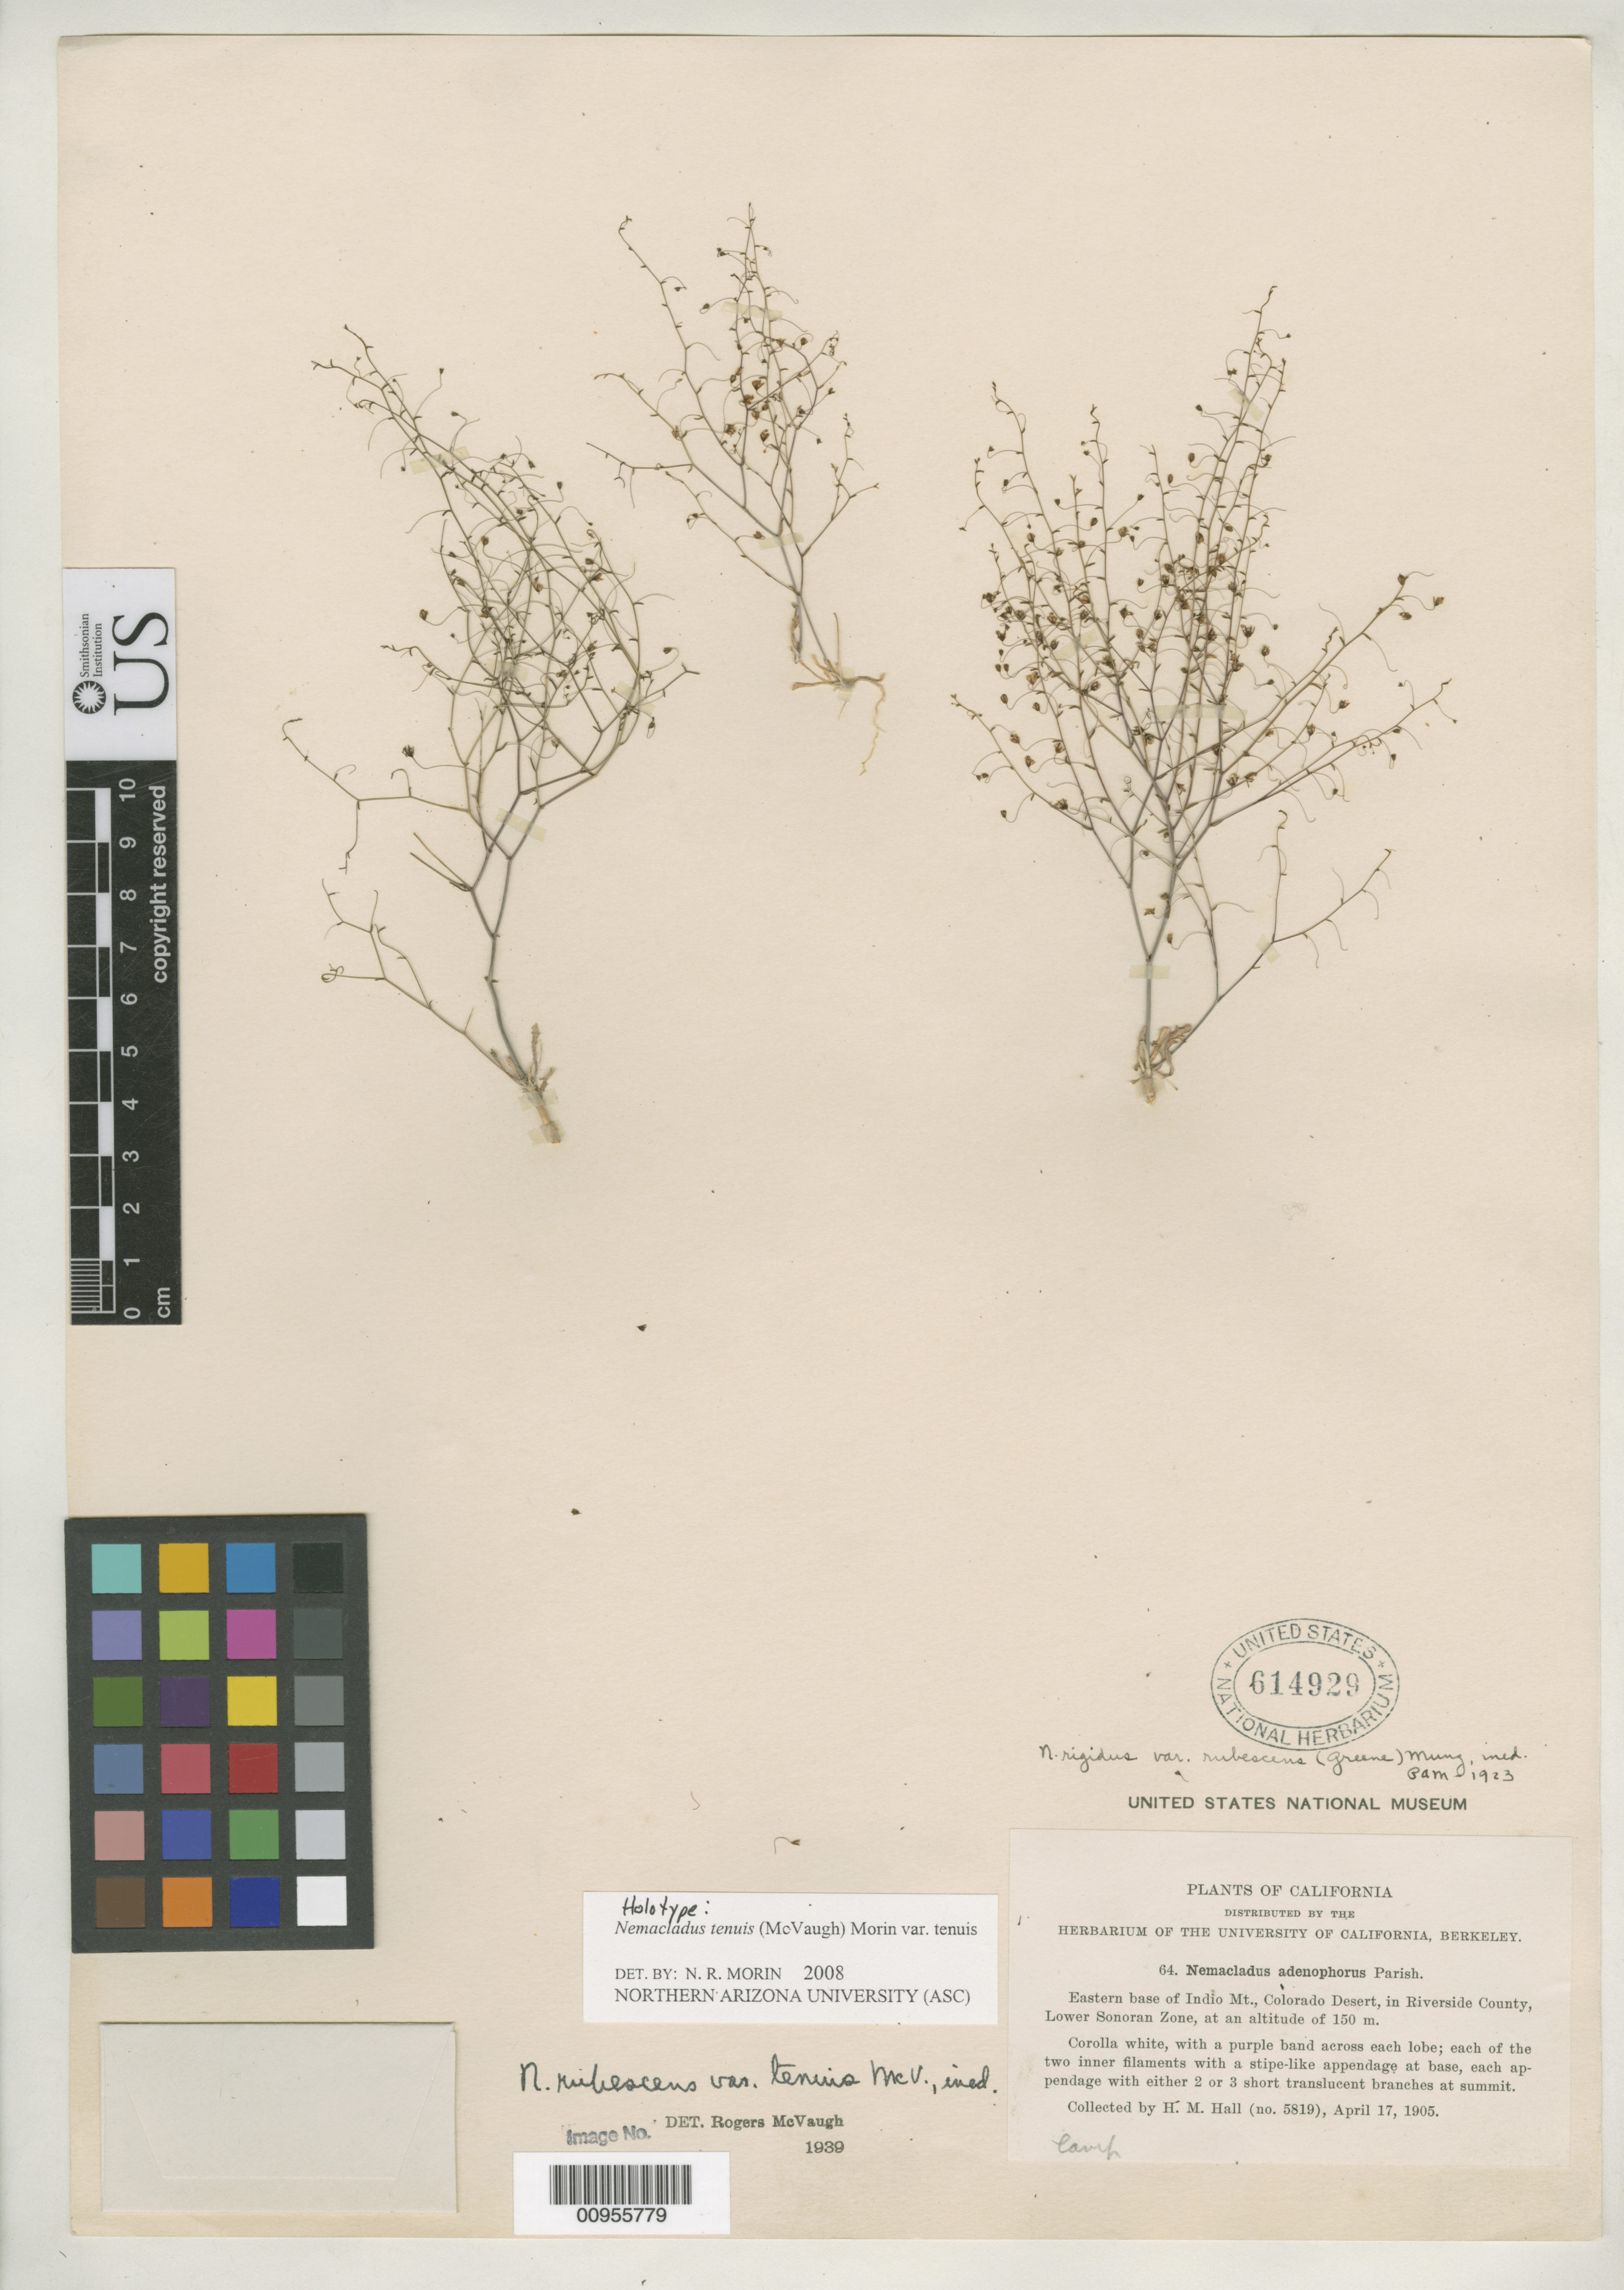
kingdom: Plantae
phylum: Tracheophyta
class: Magnoliopsida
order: Asterales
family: Campanulaceae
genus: Nemacladus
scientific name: Nemacladus rubescens var. tenuis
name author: McVaugh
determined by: Morin, N. R., (ASC)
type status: Holotype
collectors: H. M. Hall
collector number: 5819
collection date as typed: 17 Apr 1905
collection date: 1905-04-17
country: United States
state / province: California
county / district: Riverside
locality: Eastern base of Indio Mt., Colorado Desert, in Riverside County, Lower Sonoran Zone.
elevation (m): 150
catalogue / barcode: US 614929